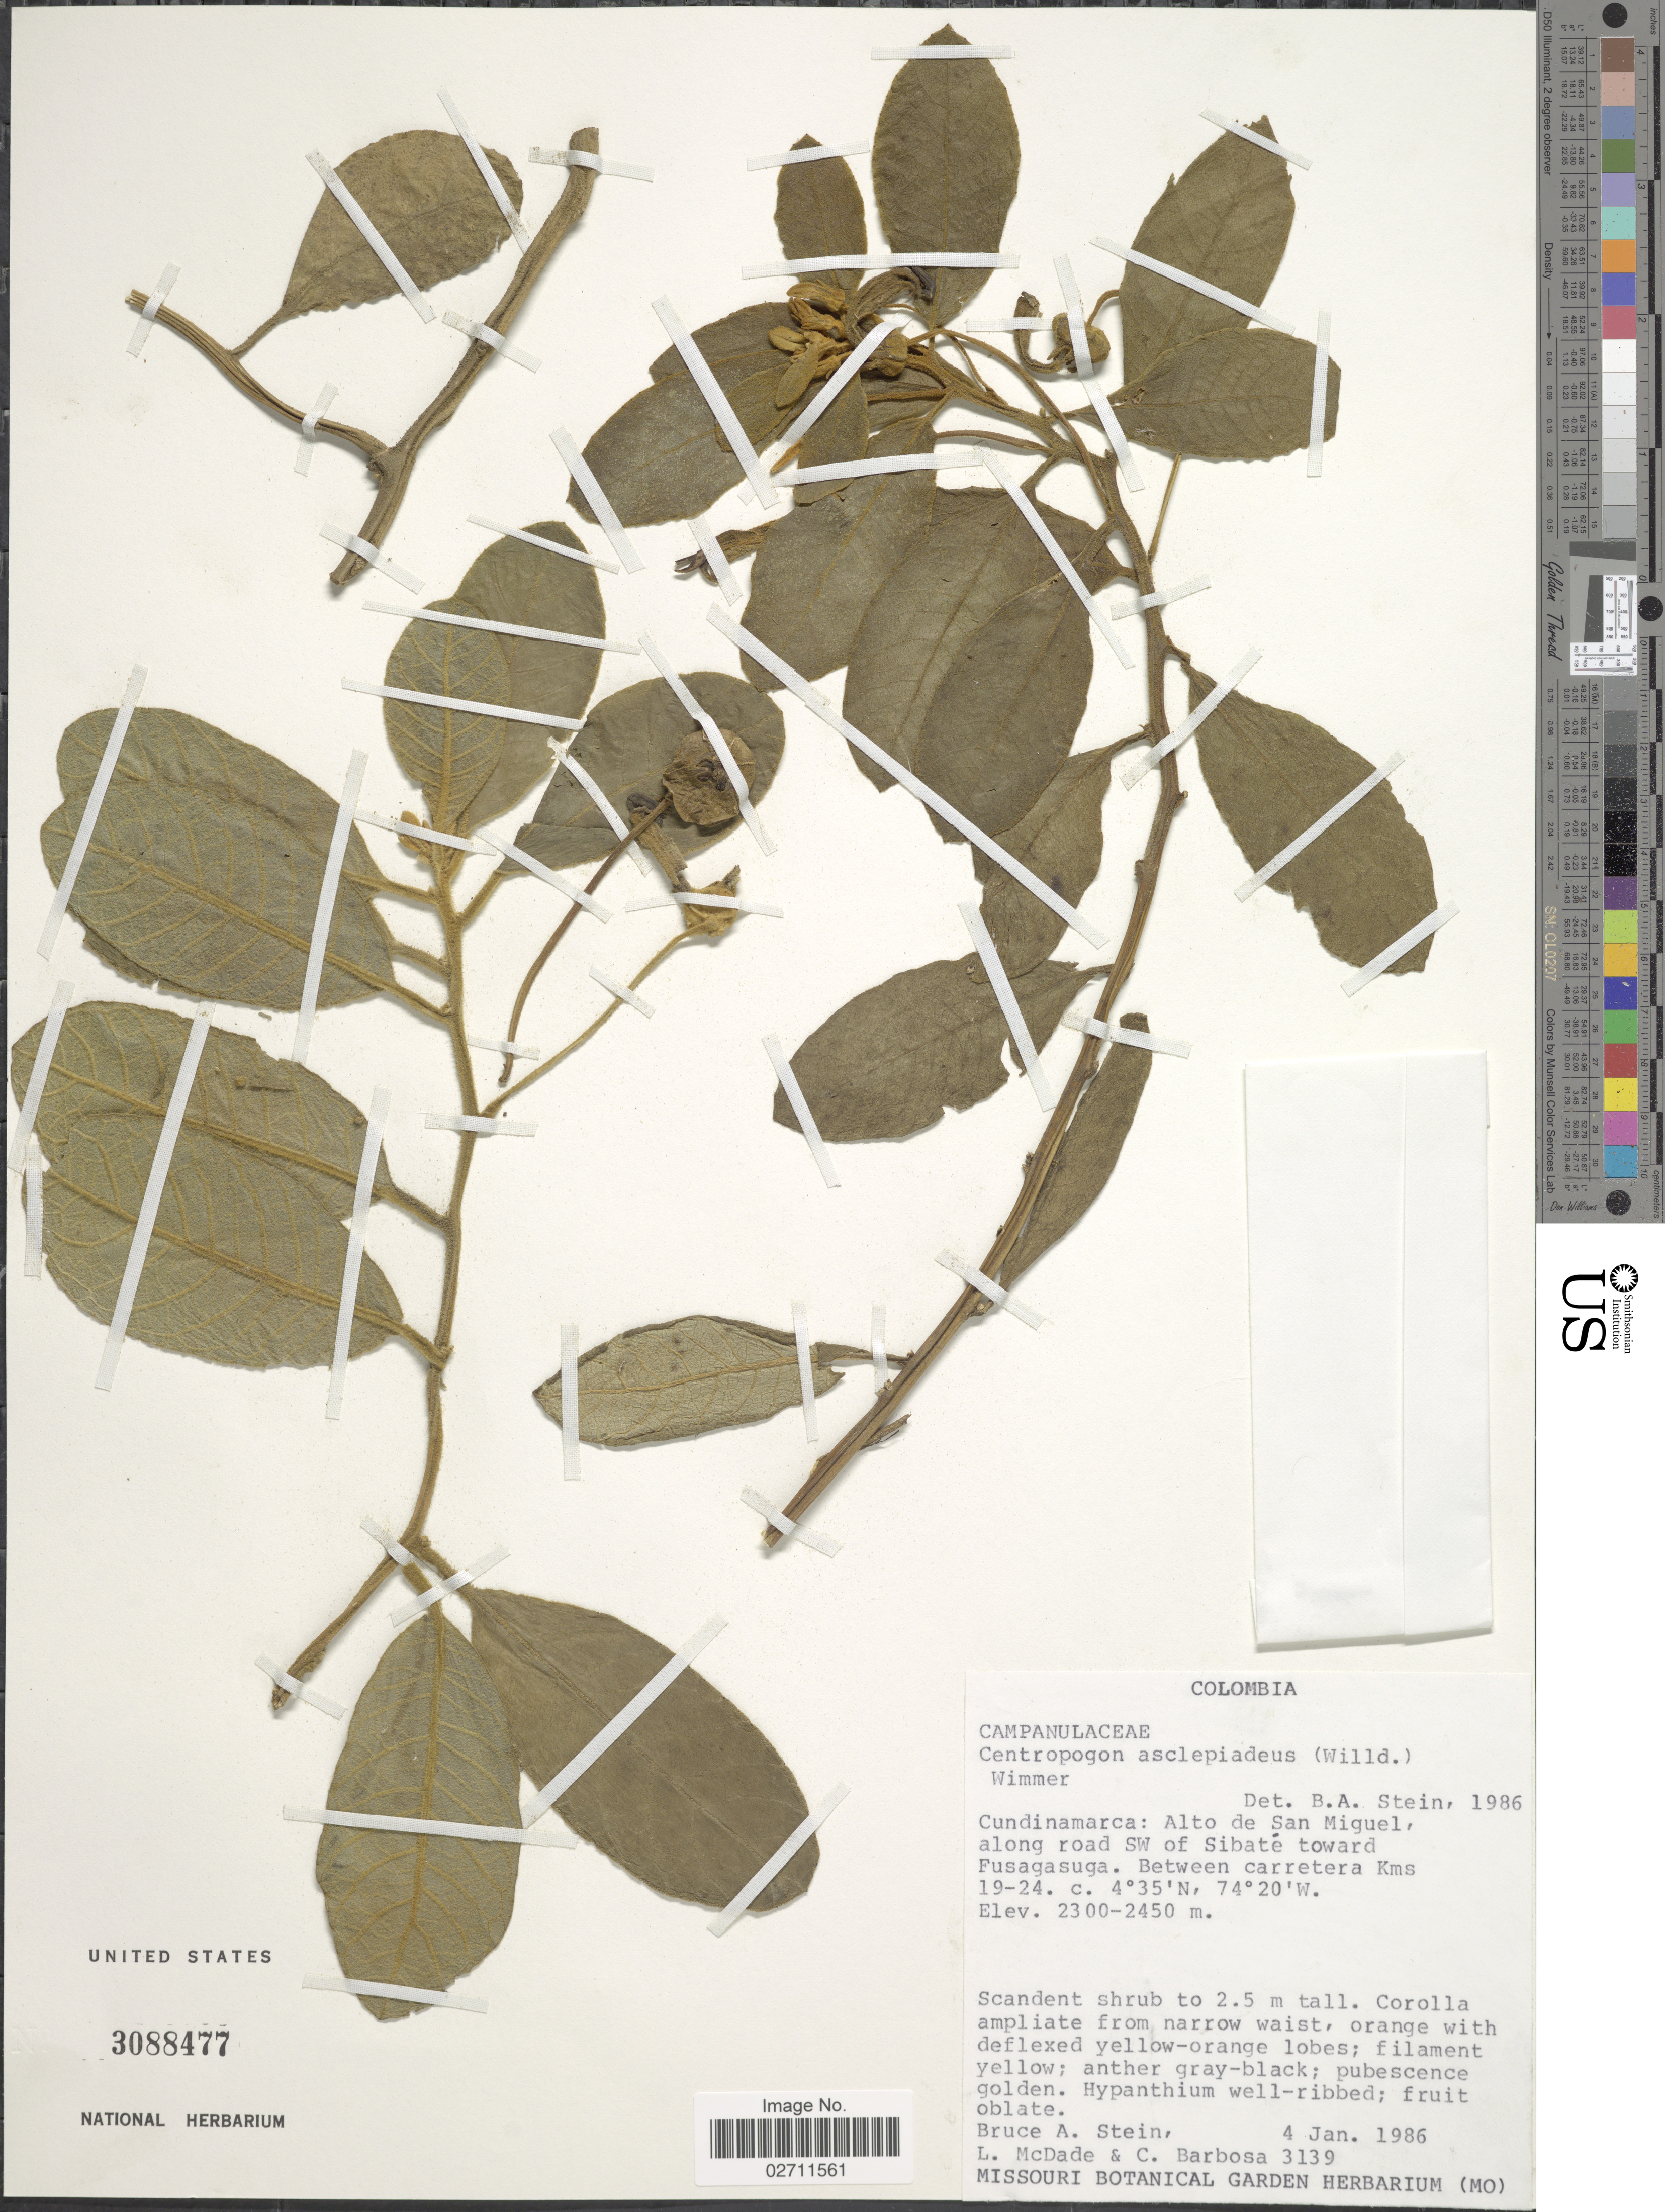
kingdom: Plantae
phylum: Tracheophyta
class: Magnoliopsida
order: Asterales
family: Campanulaceae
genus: Centropogon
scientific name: Centropogon asclepiadeus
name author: (Willd. ex Schult.) E. Wimm.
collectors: B. A. Stein, L. McDade & C. E. Barbosa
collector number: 3139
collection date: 1986-01-04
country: Colombia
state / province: Cundinamarca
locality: Alto de San Miguel. along road Sw of Sibate toward Fusagasuga. Between carretera Kms 19-24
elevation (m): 2300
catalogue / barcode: US 3088477